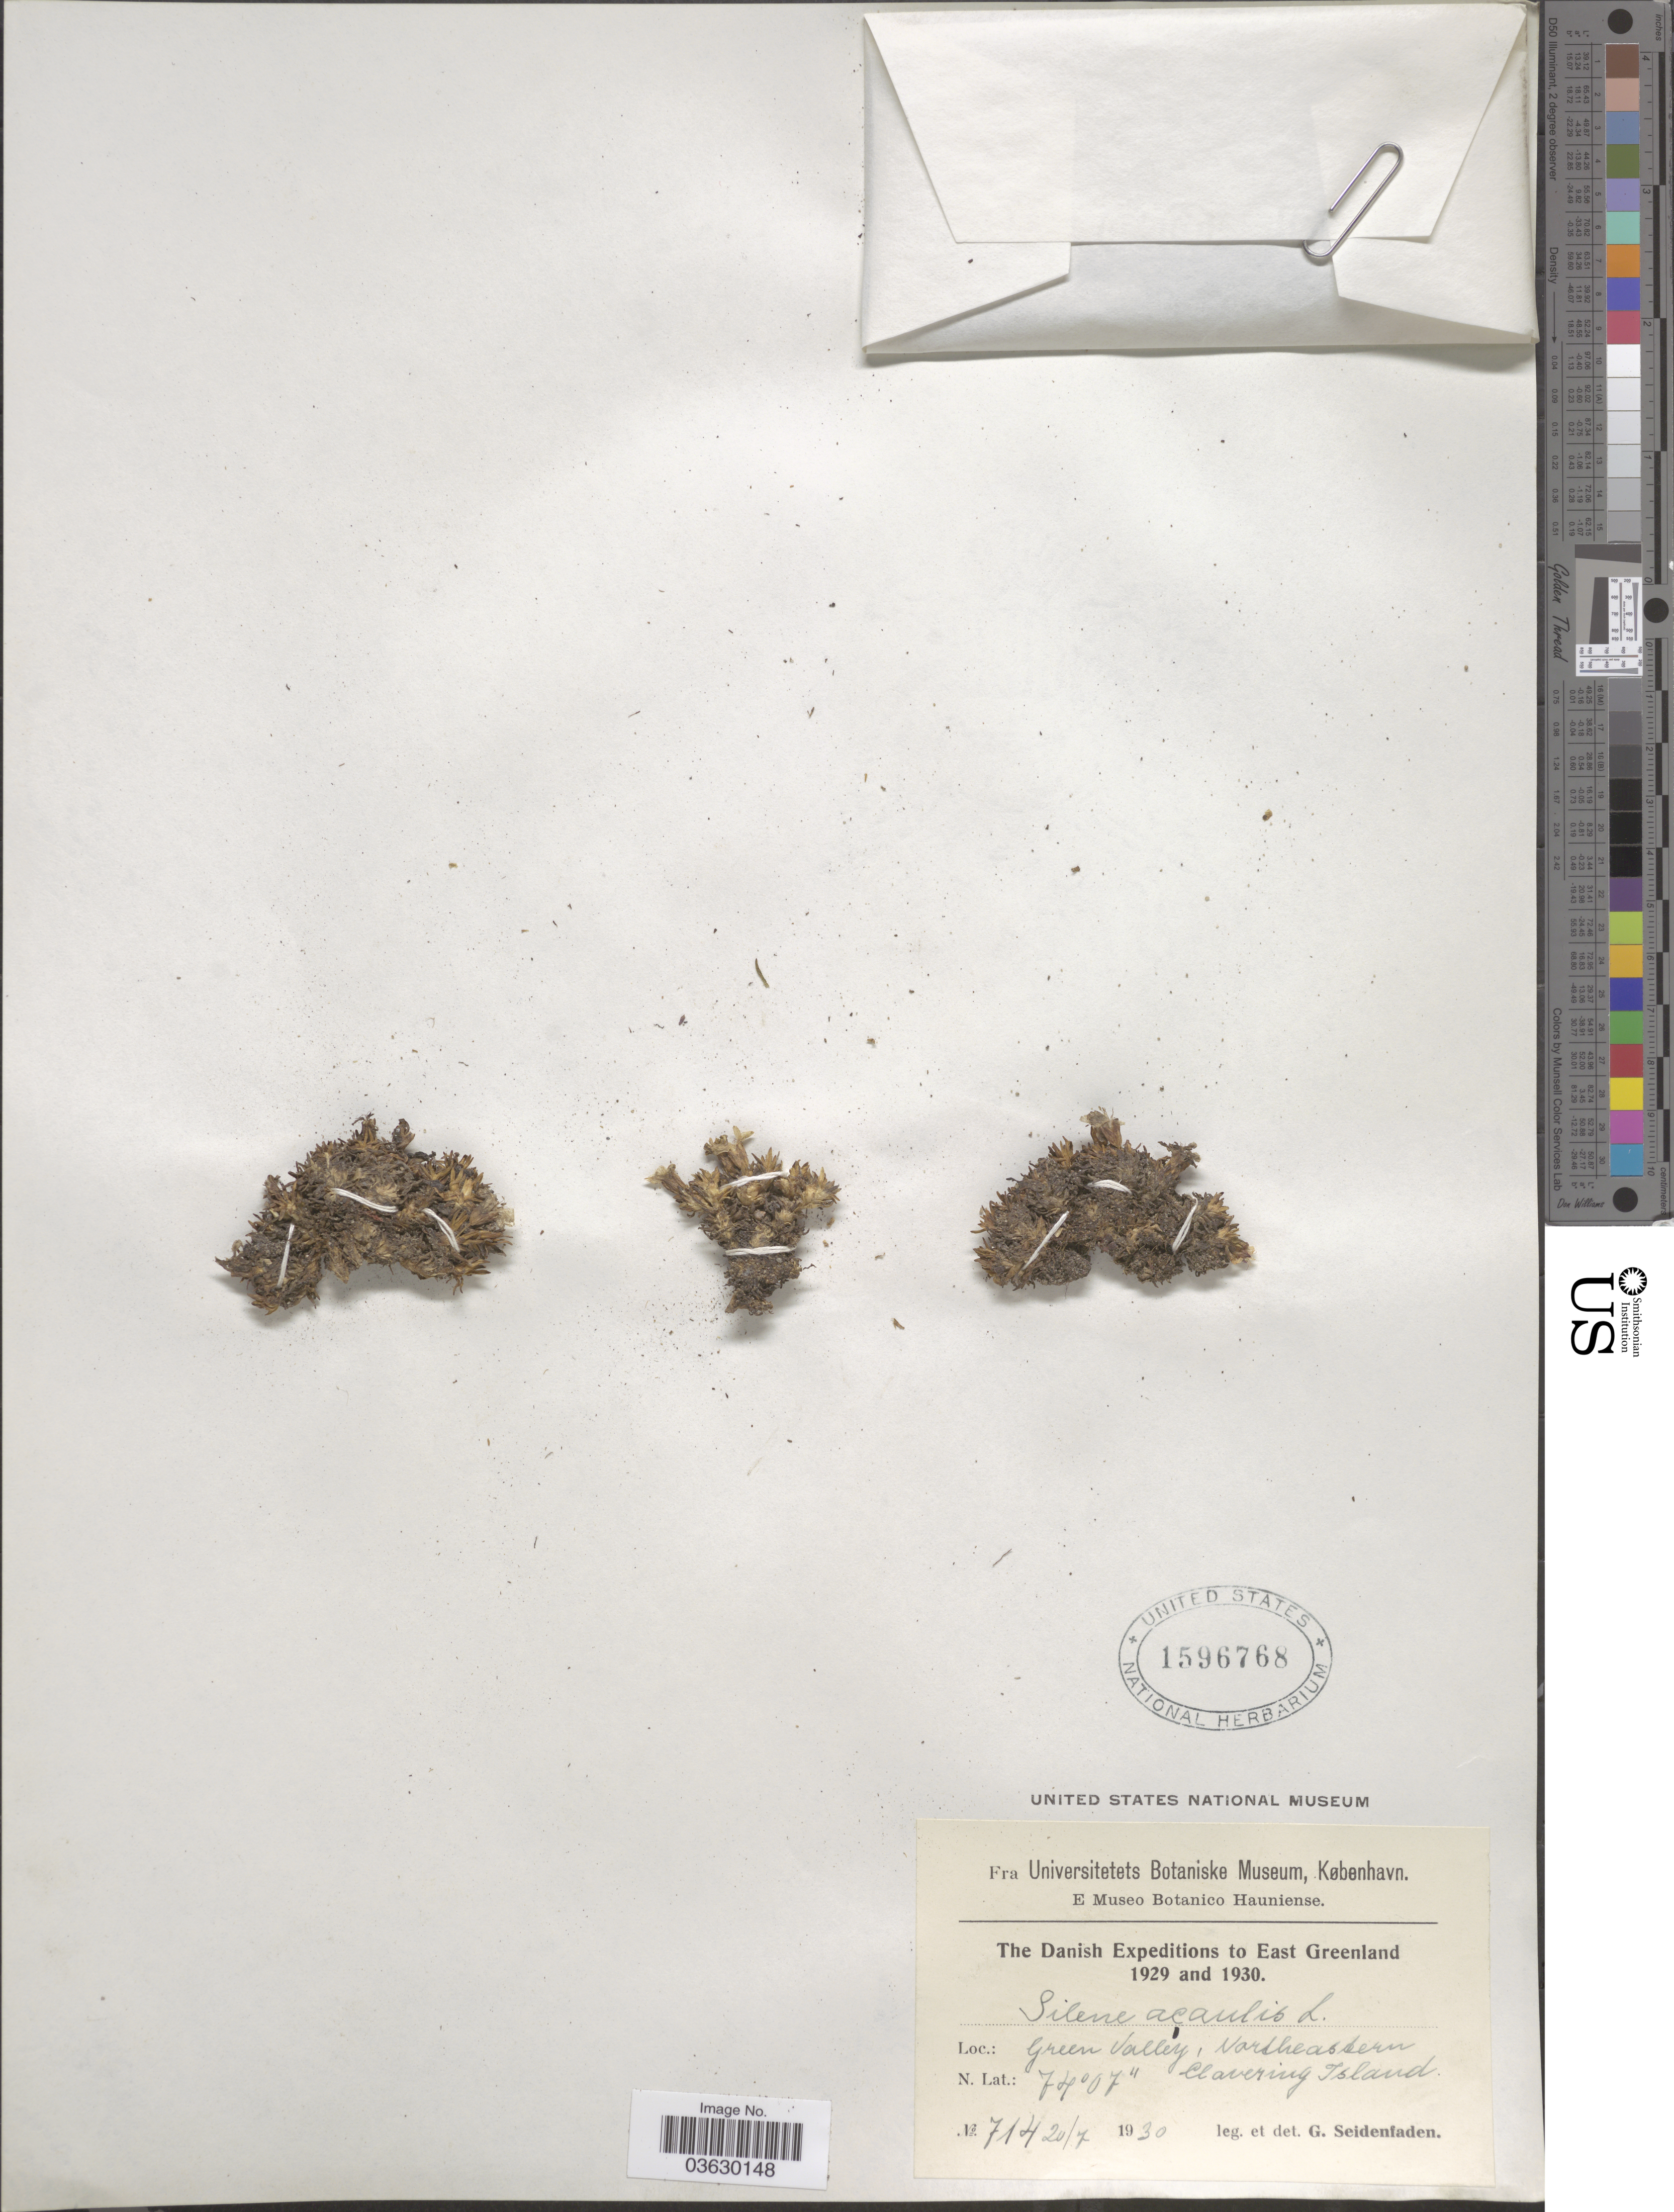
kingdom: Plantae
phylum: Tracheophyta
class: Magnoliopsida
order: Caryophyllales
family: Caryophyllaceae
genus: Silene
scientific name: Silene acaulis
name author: (L.) Jacq.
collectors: G. Seidenfaden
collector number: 714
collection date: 1930-07-20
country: Greenland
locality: East Greenland. Green Valley, Northeastern Clavering Island.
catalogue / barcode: US 1596768